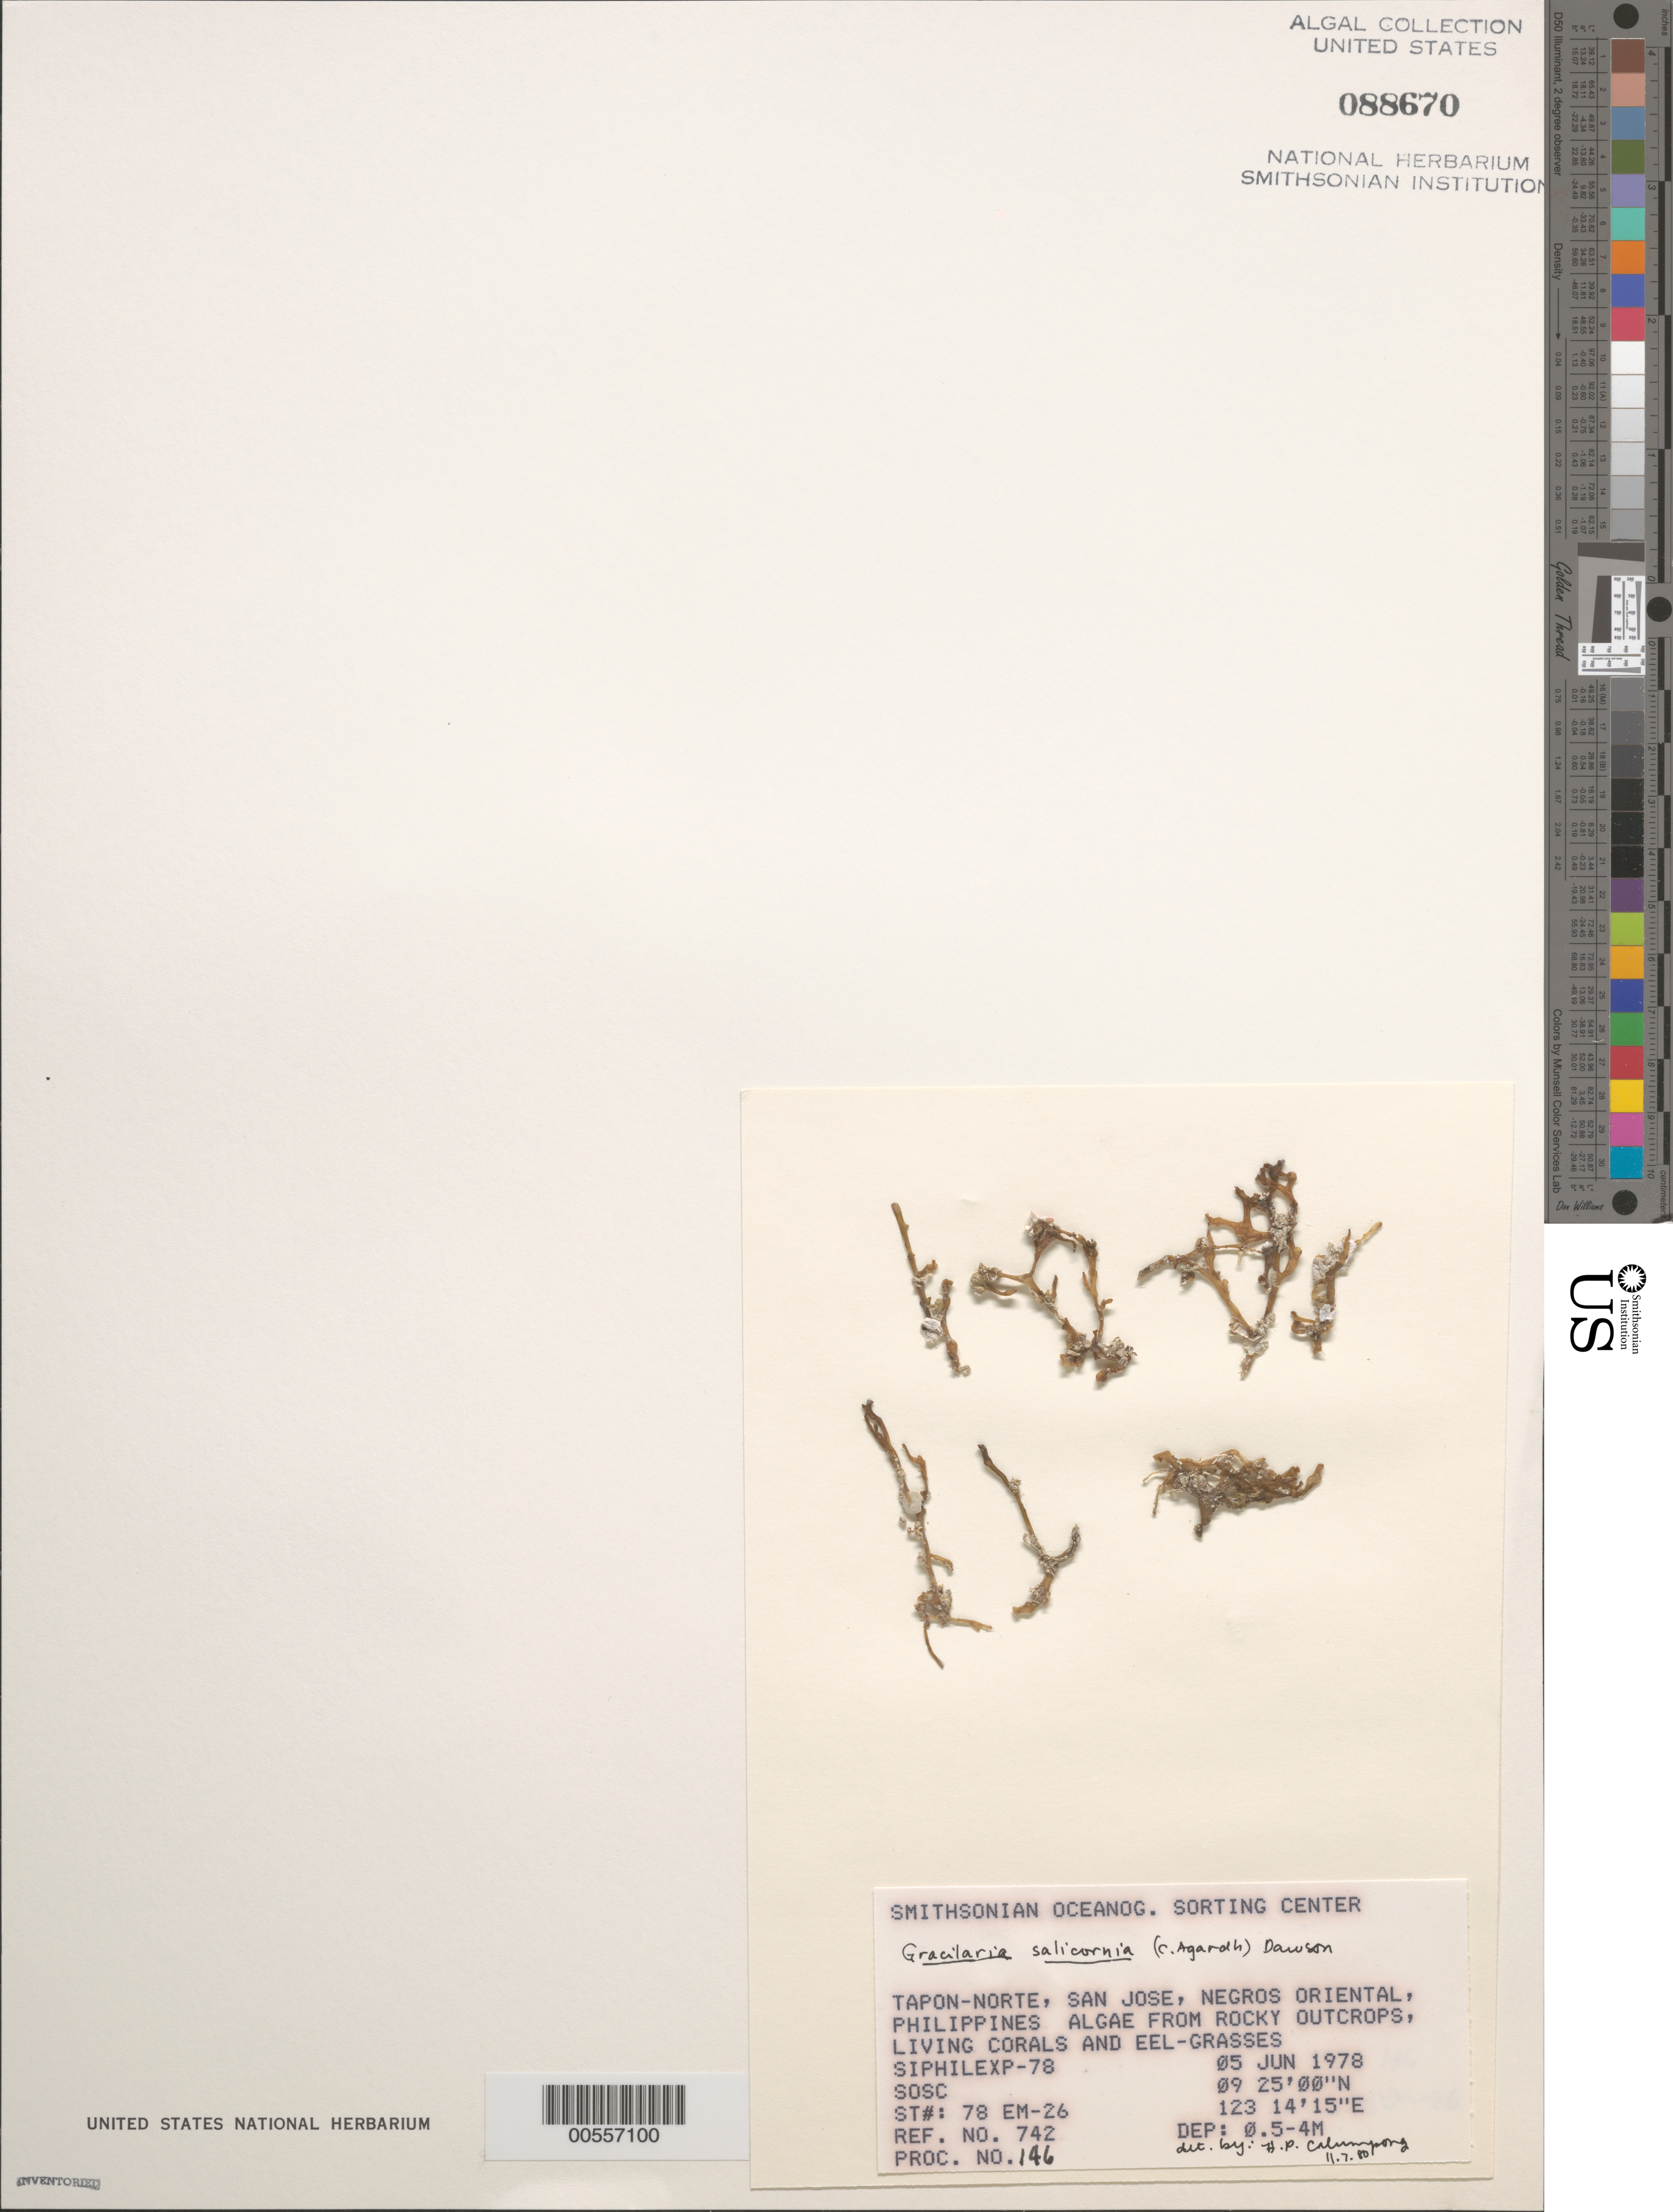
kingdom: Plantae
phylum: Rhodophyta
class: Florideophyceae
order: Gracilariales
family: Gracilariaceae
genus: Gracilaria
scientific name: Gracilaria salicornia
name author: (C. Agardh) E.Y. Dawson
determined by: Calumpong, H. P.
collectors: SOSC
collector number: Station 78 Em-26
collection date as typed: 05 Jun 1978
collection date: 1978-06-05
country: Philippines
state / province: Central Visayas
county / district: Negros Oriental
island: Negros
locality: Tapan-Norte, San Jose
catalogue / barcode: US 88670